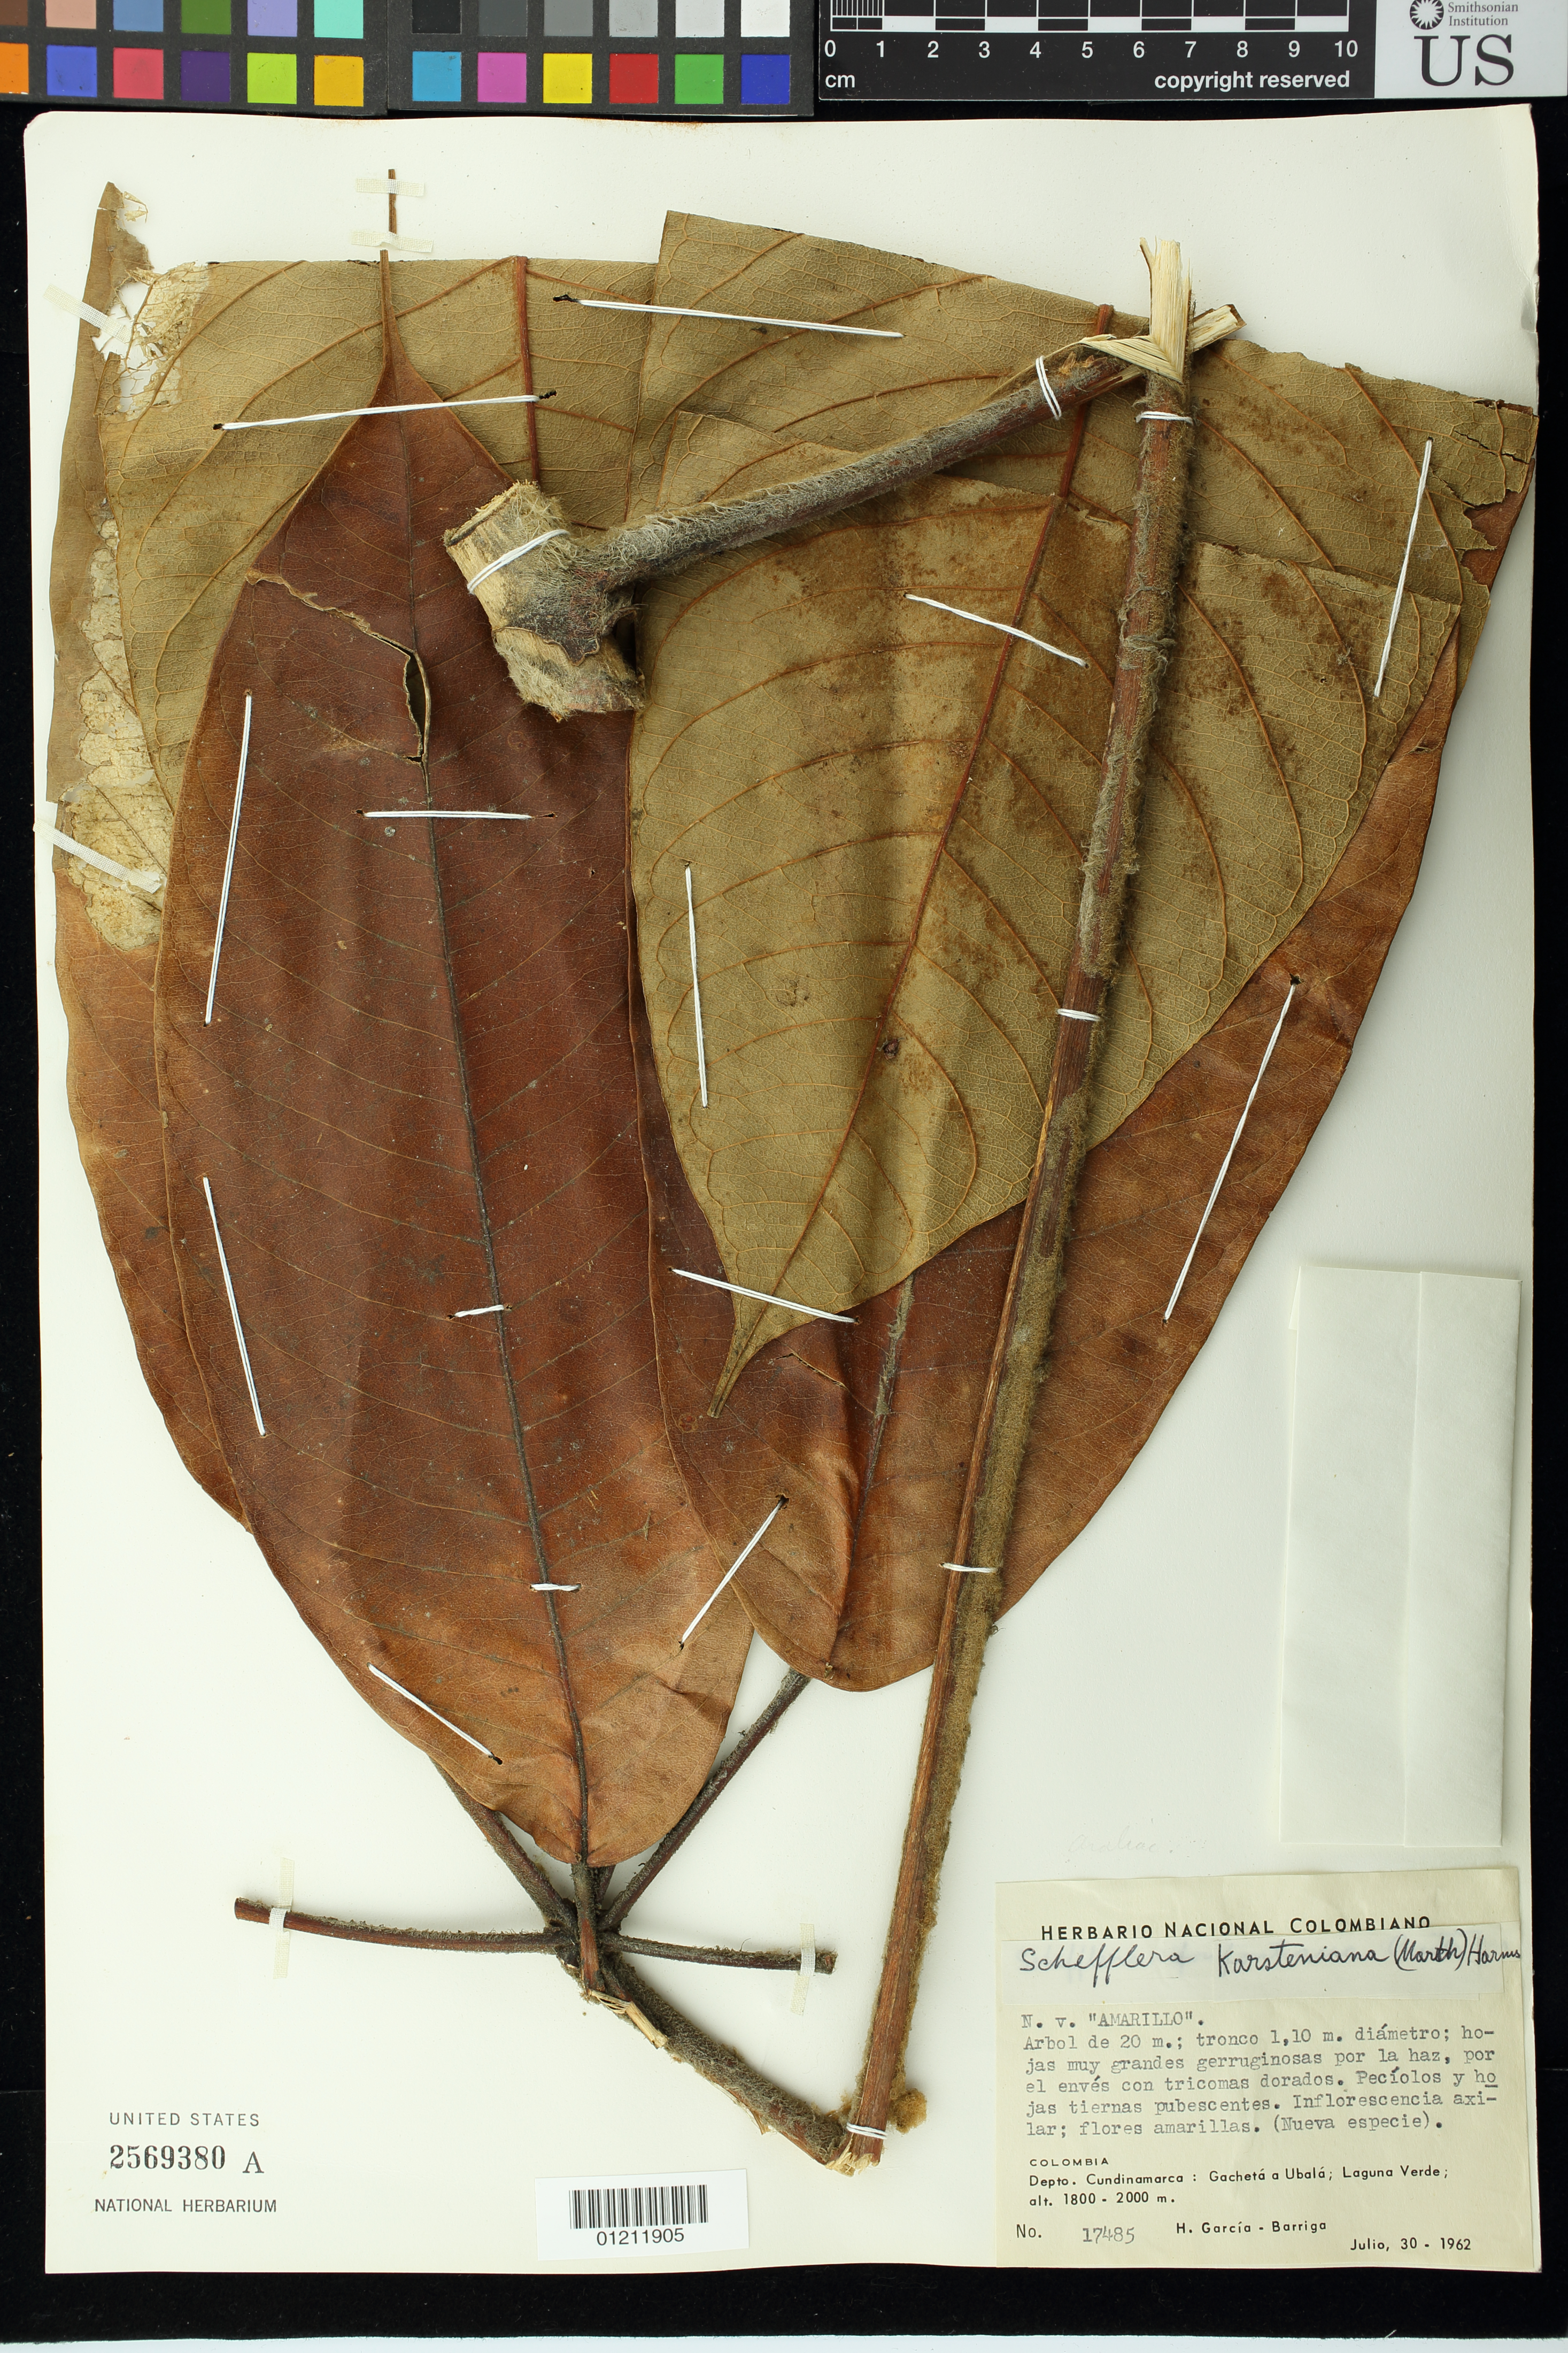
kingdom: Plantae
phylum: Tracheophyta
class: Magnoliopsida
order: Apiales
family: Araliaceae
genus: Schefflera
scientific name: Schefflera karsteniana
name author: (Marchal) Harms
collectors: H. García Barriga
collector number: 17485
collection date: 1962-07-30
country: Colombia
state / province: Cundinamarca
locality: Depto. Cundinamarca: Gachetá a Ubalá; Laguna Verde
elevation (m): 1800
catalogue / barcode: US 2569380A